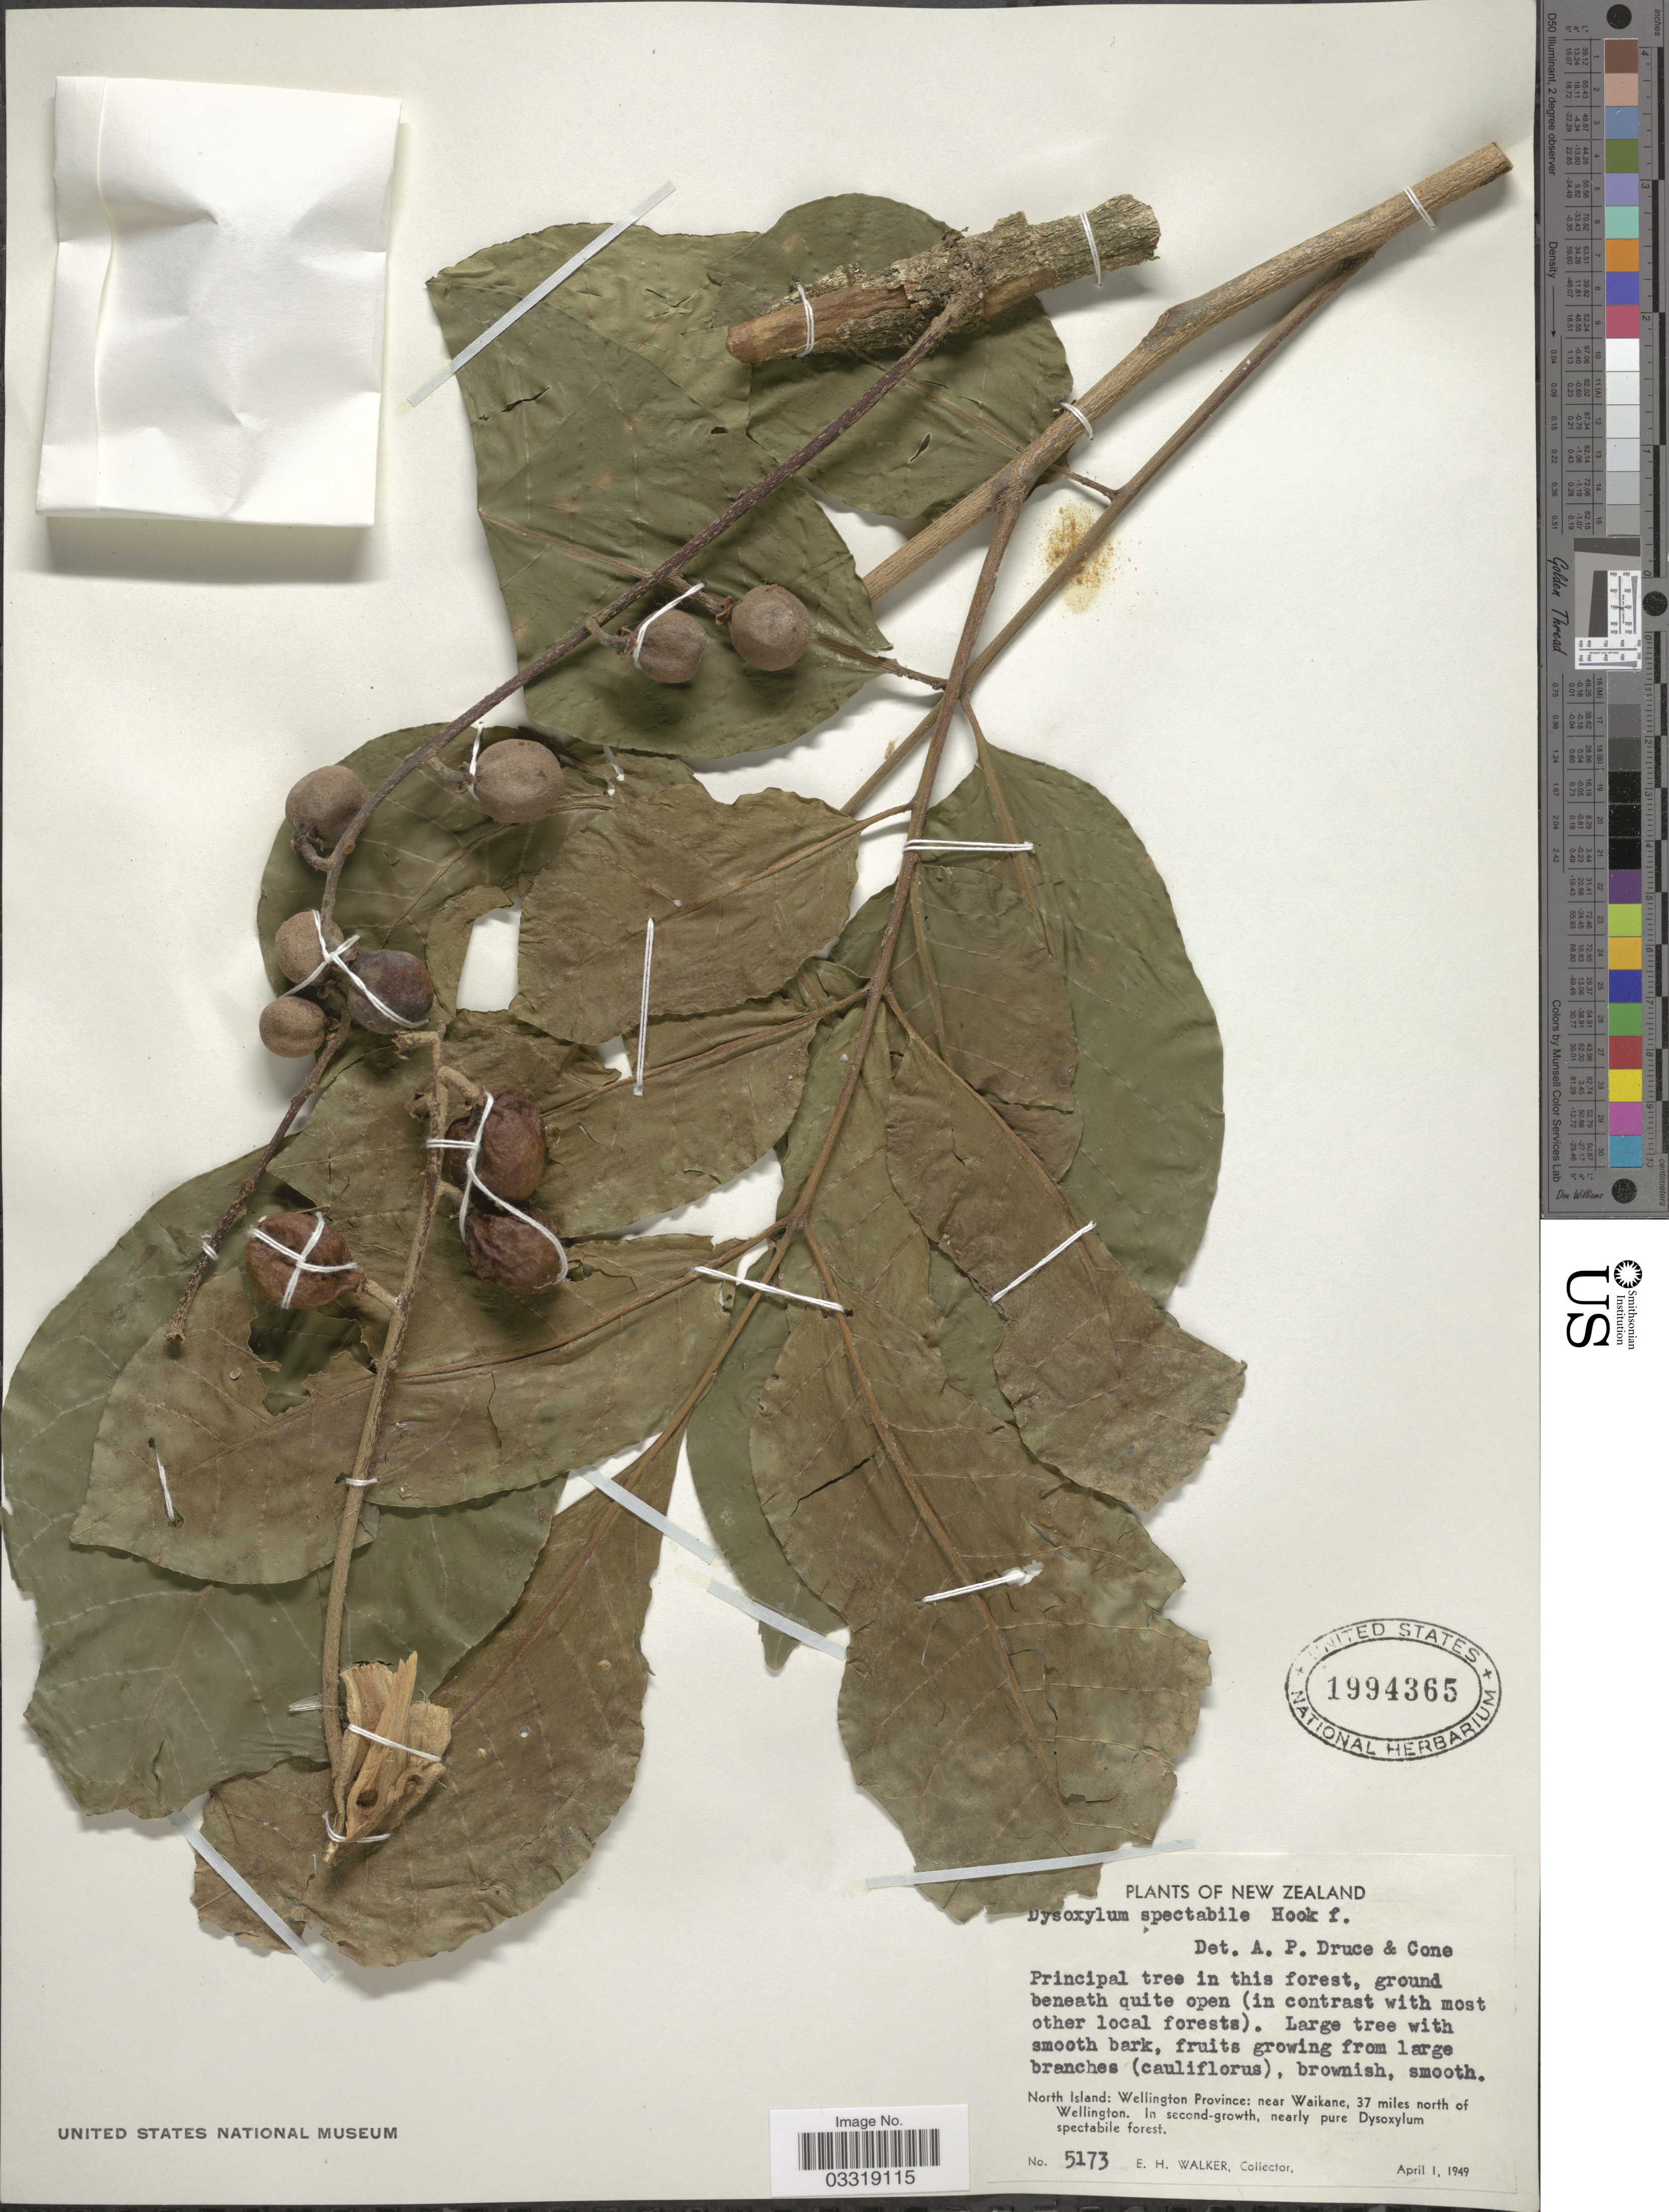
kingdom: Plantae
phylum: Tracheophyta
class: Magnoliopsida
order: Sapindales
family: Meliaceae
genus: Didymocheton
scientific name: Didymocheton spectabilis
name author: (G. Forst.) Mabb. & Holzmeyer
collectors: E. H. Walker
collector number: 5173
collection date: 1949-04-01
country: New Zealand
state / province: Wellington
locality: North Island: near Waikane, 37 miles north of Wellington.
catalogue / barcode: US 1994365